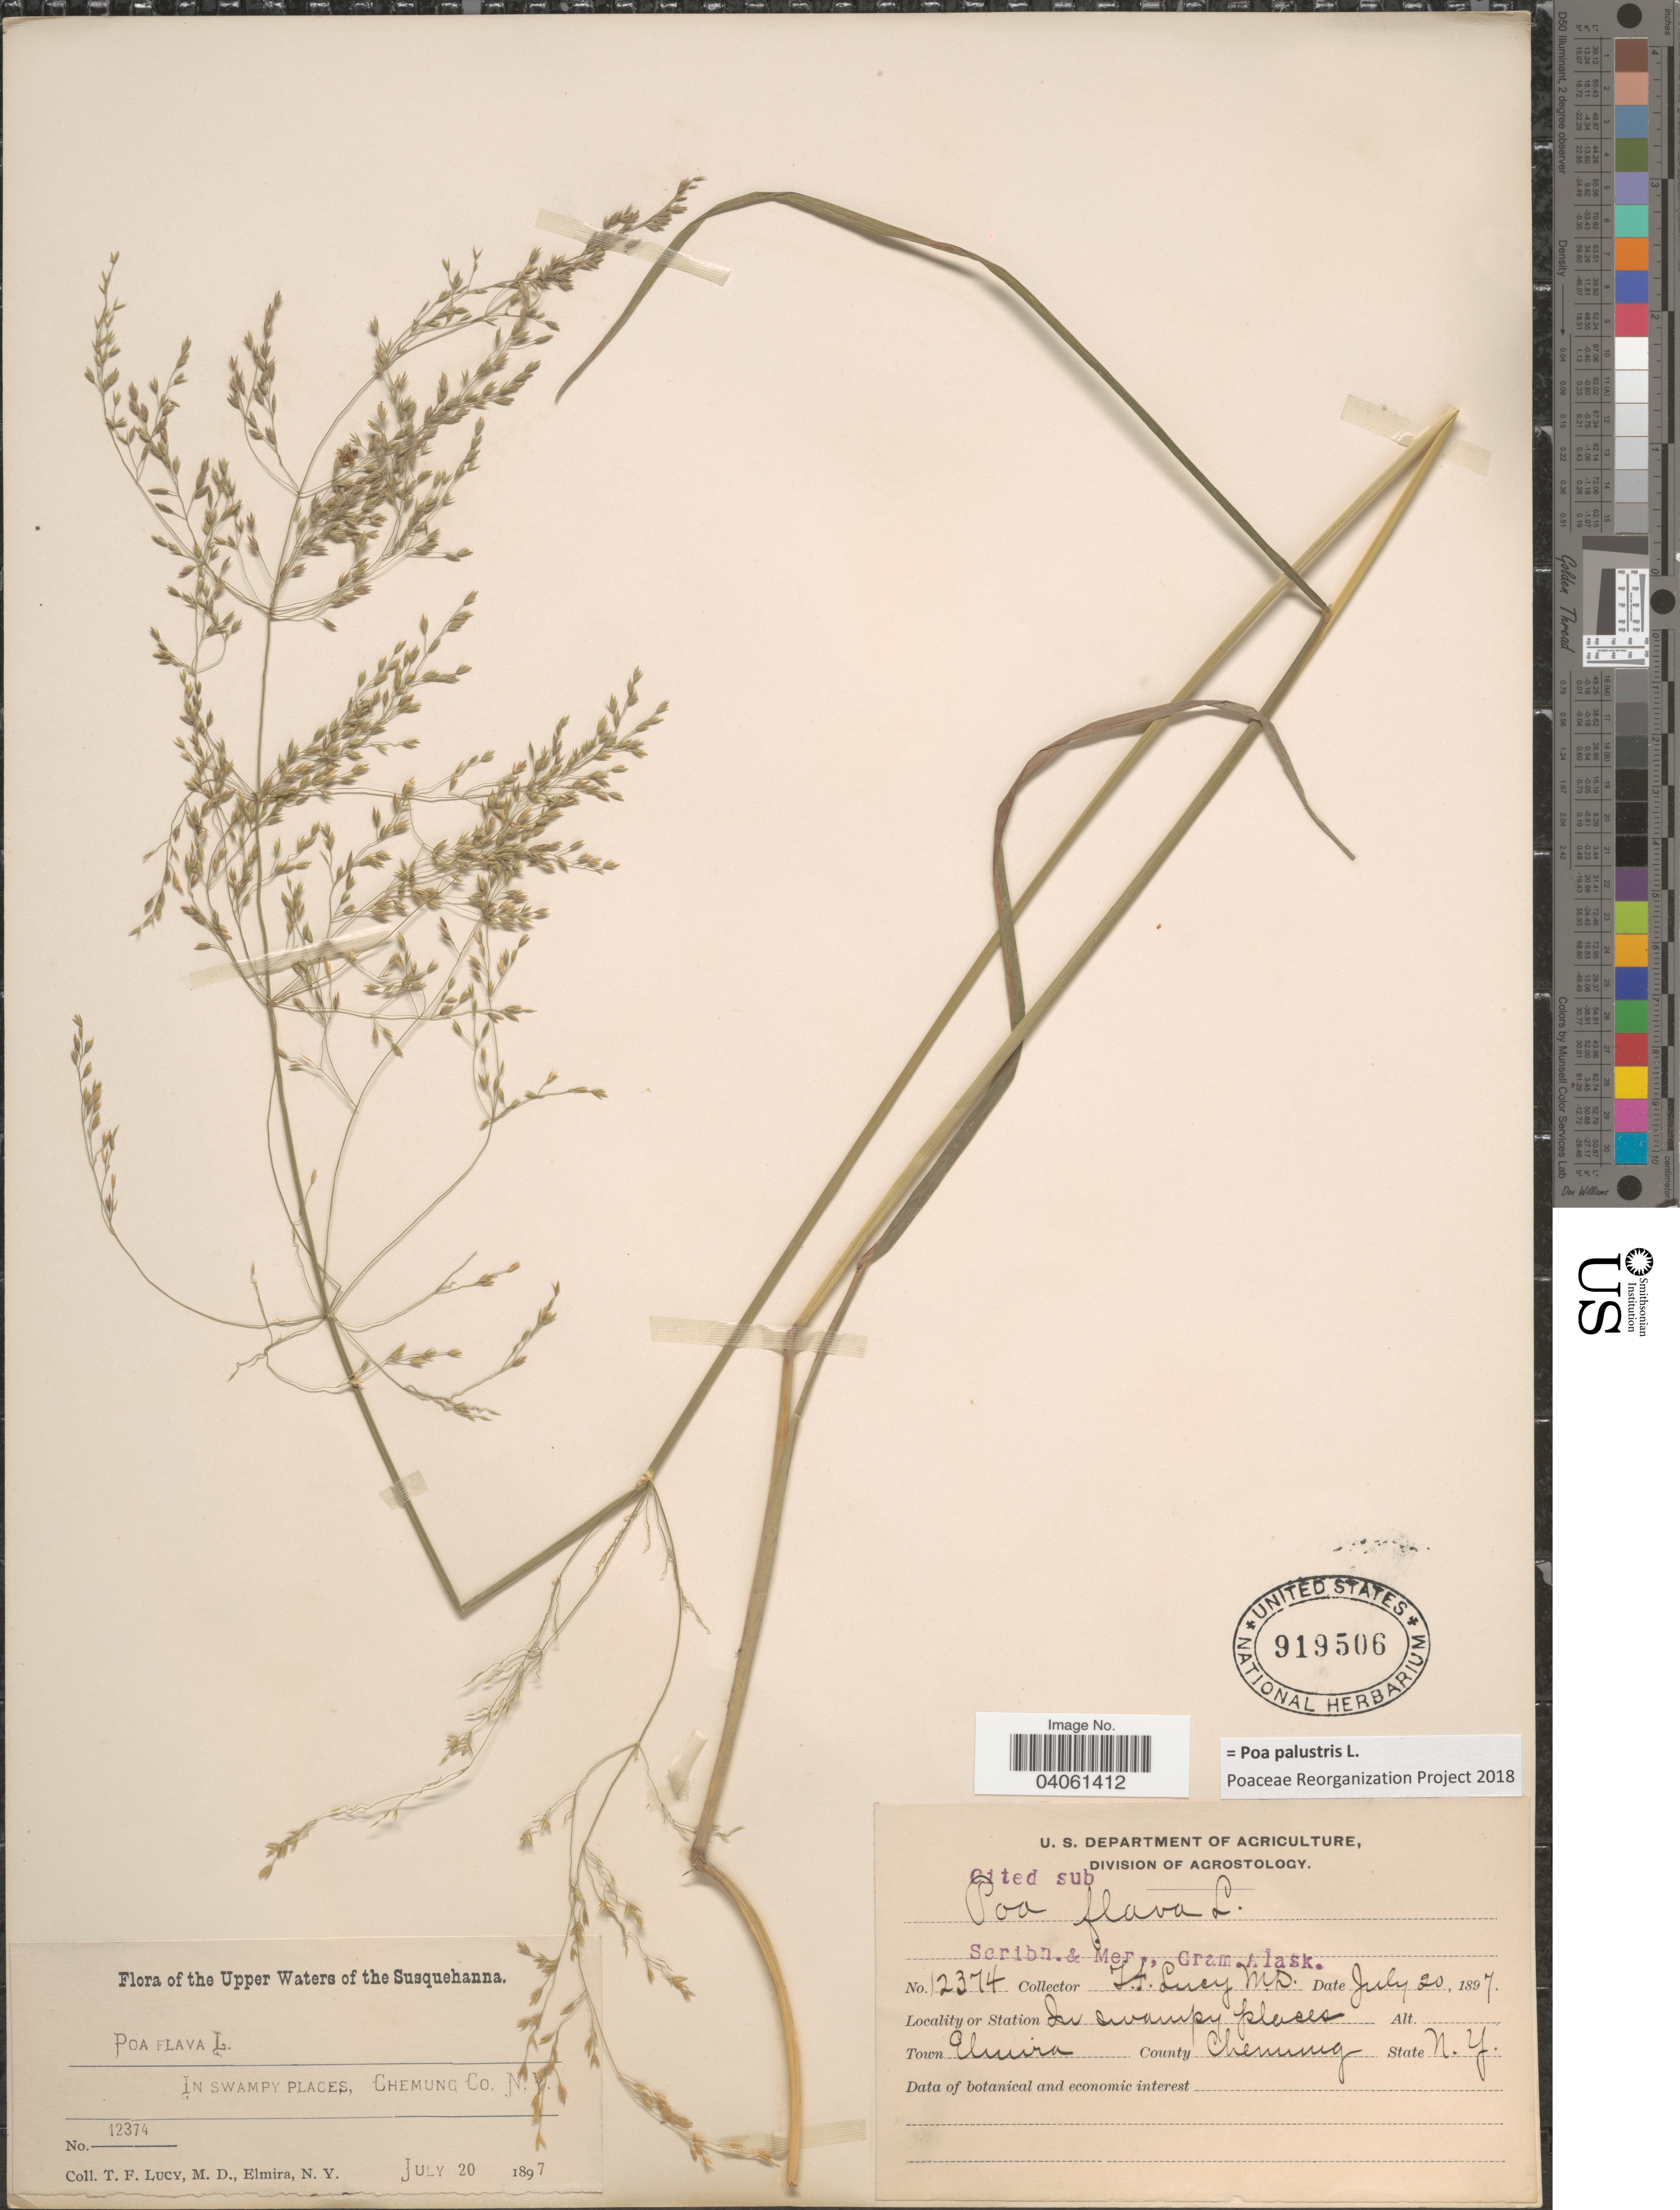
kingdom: Plantae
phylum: Tracheophyta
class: Liliopsida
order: Poales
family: Poaceae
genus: Poa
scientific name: Poa palustris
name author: L.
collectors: T. Lucy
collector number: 12374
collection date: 1897-07-20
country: United States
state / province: New York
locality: Upper Waters of the Susquehanna. In swampy places, Chemung Co. Station In swampy places. Town Elmira. County Chemung.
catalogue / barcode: US 919506